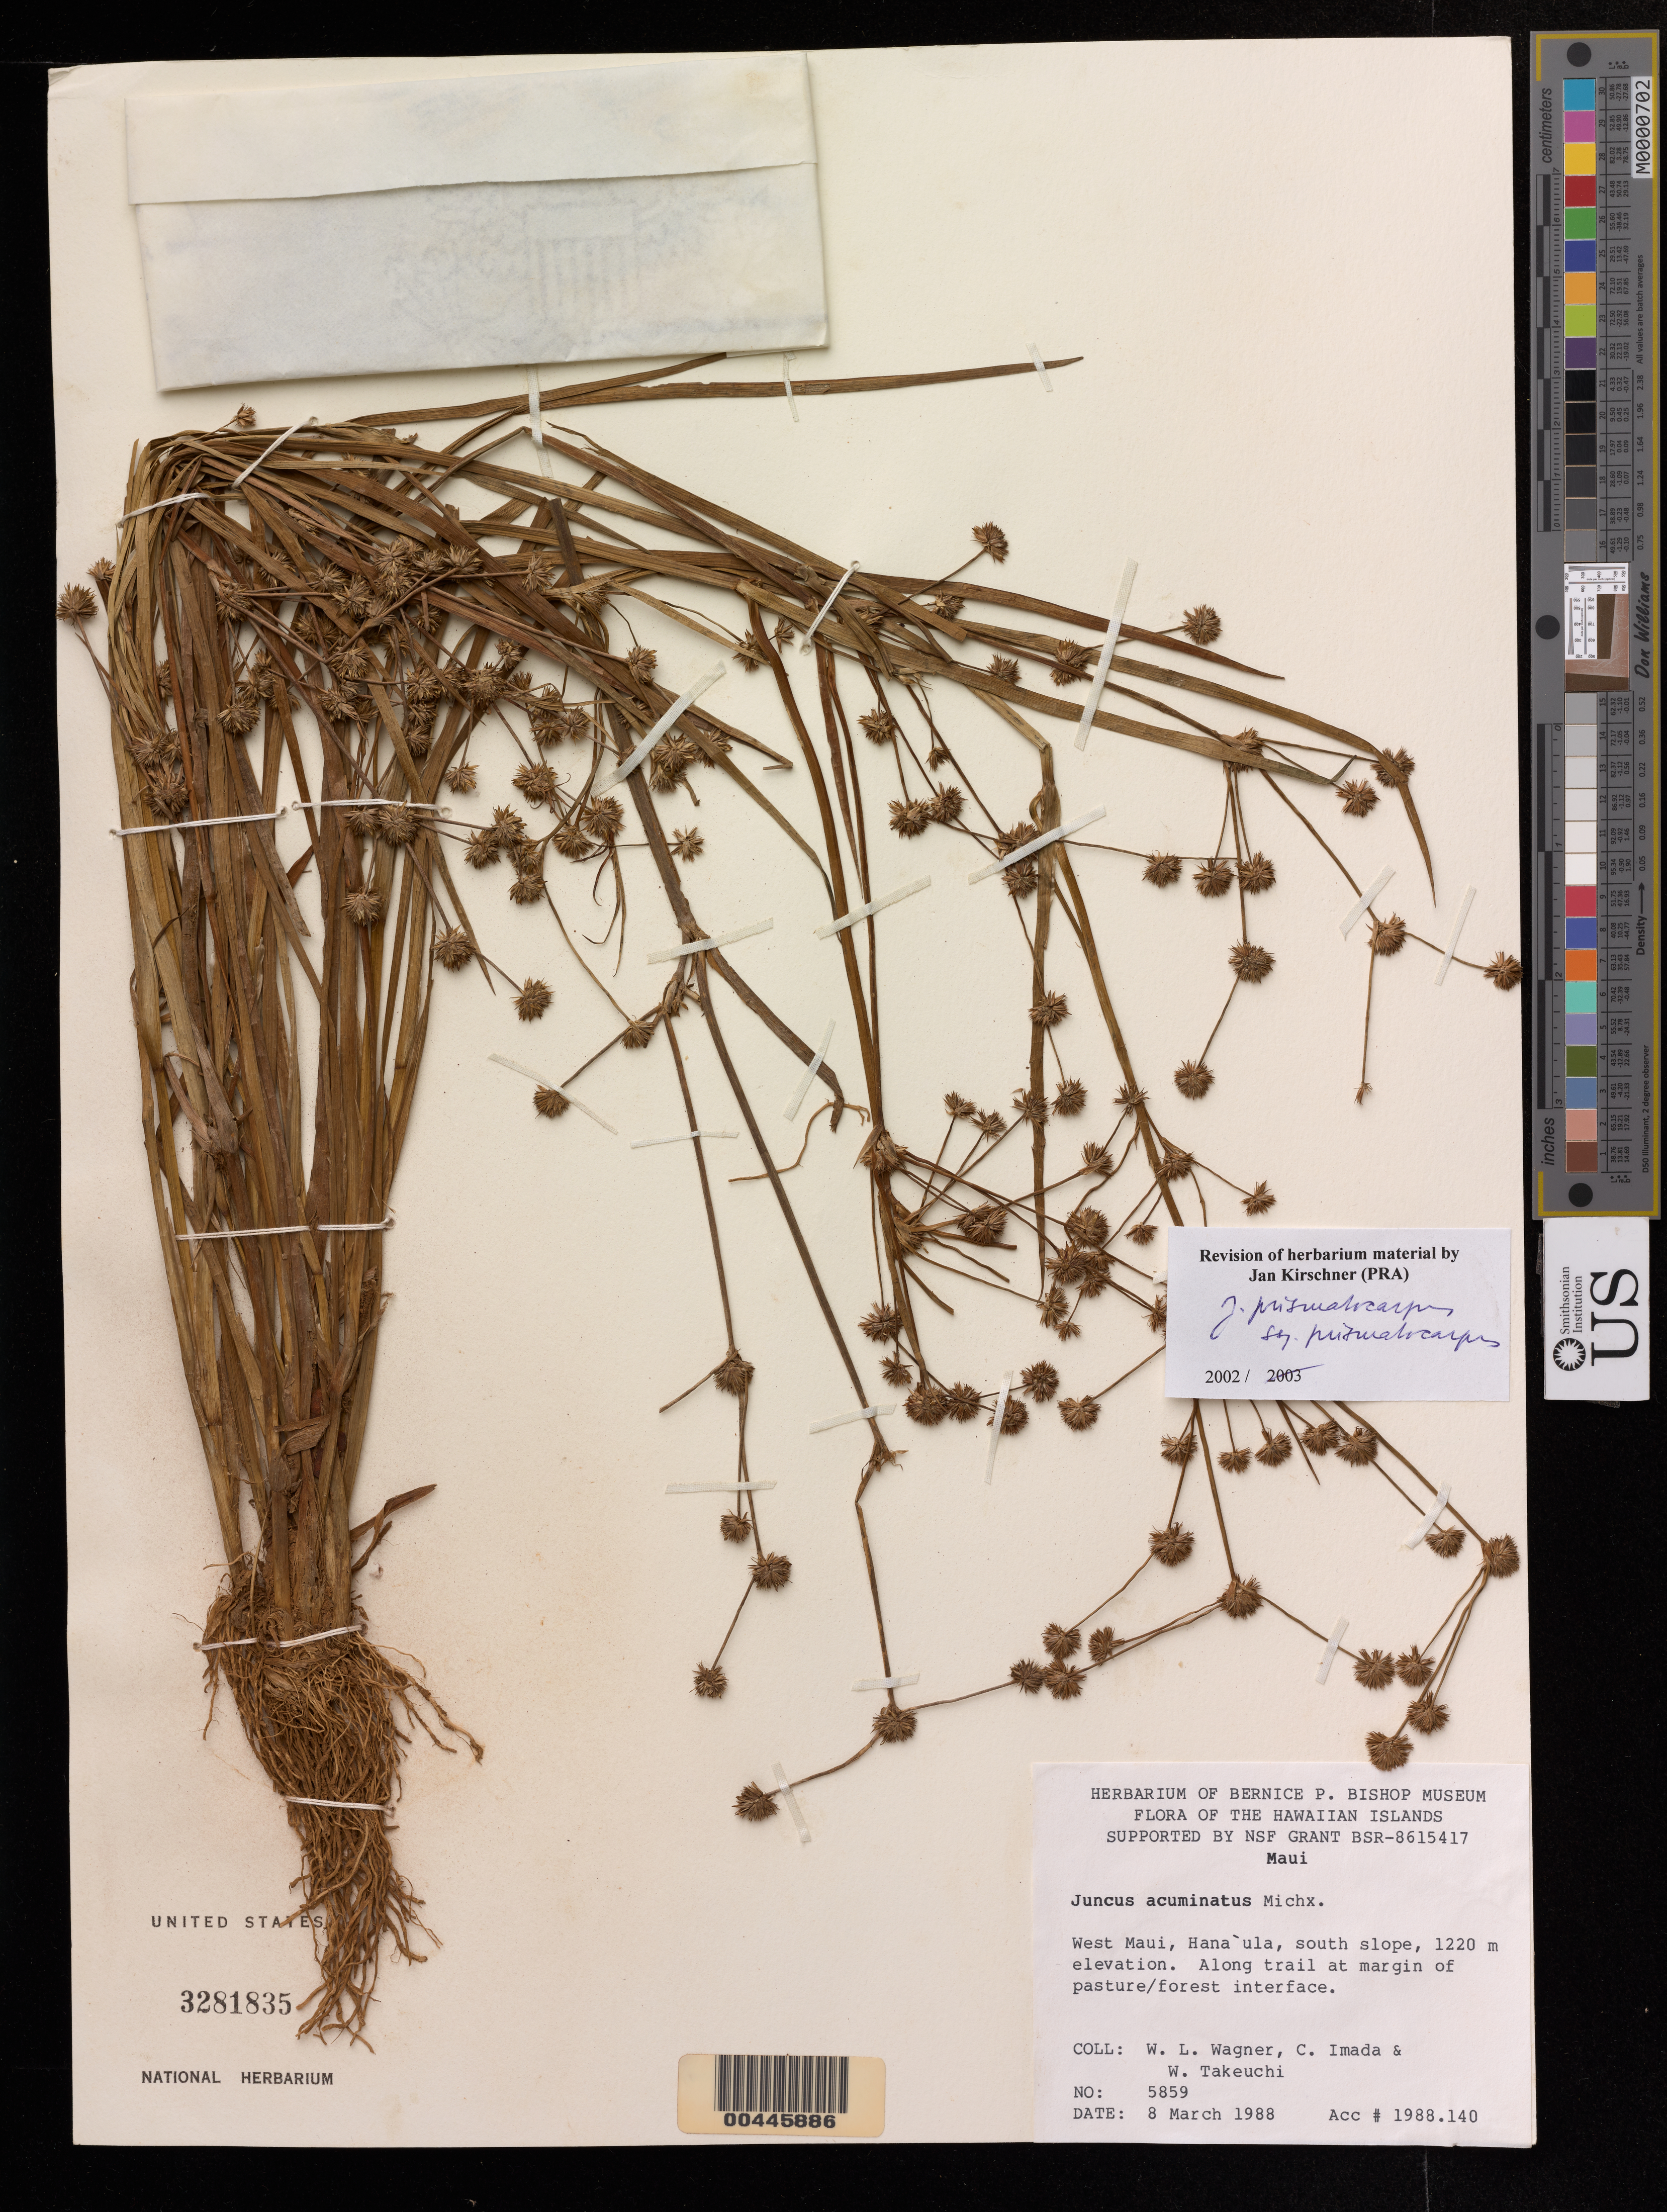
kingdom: Plantae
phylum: Tracheophyta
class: Liliopsida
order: Poales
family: Juncaceae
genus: Juncus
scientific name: Juncus prismatocarpus subsp. prismatocarpus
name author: R. Br.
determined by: Kirschner, J.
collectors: W. L. Wagner, C. Imada & W. N. Takeuchi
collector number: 5859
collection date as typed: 8 Mar 1988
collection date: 1988-03-08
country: United States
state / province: Hawaii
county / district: Maui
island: Maui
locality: W Maui, Hanaula, S slope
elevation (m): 1220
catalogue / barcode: US 3281835